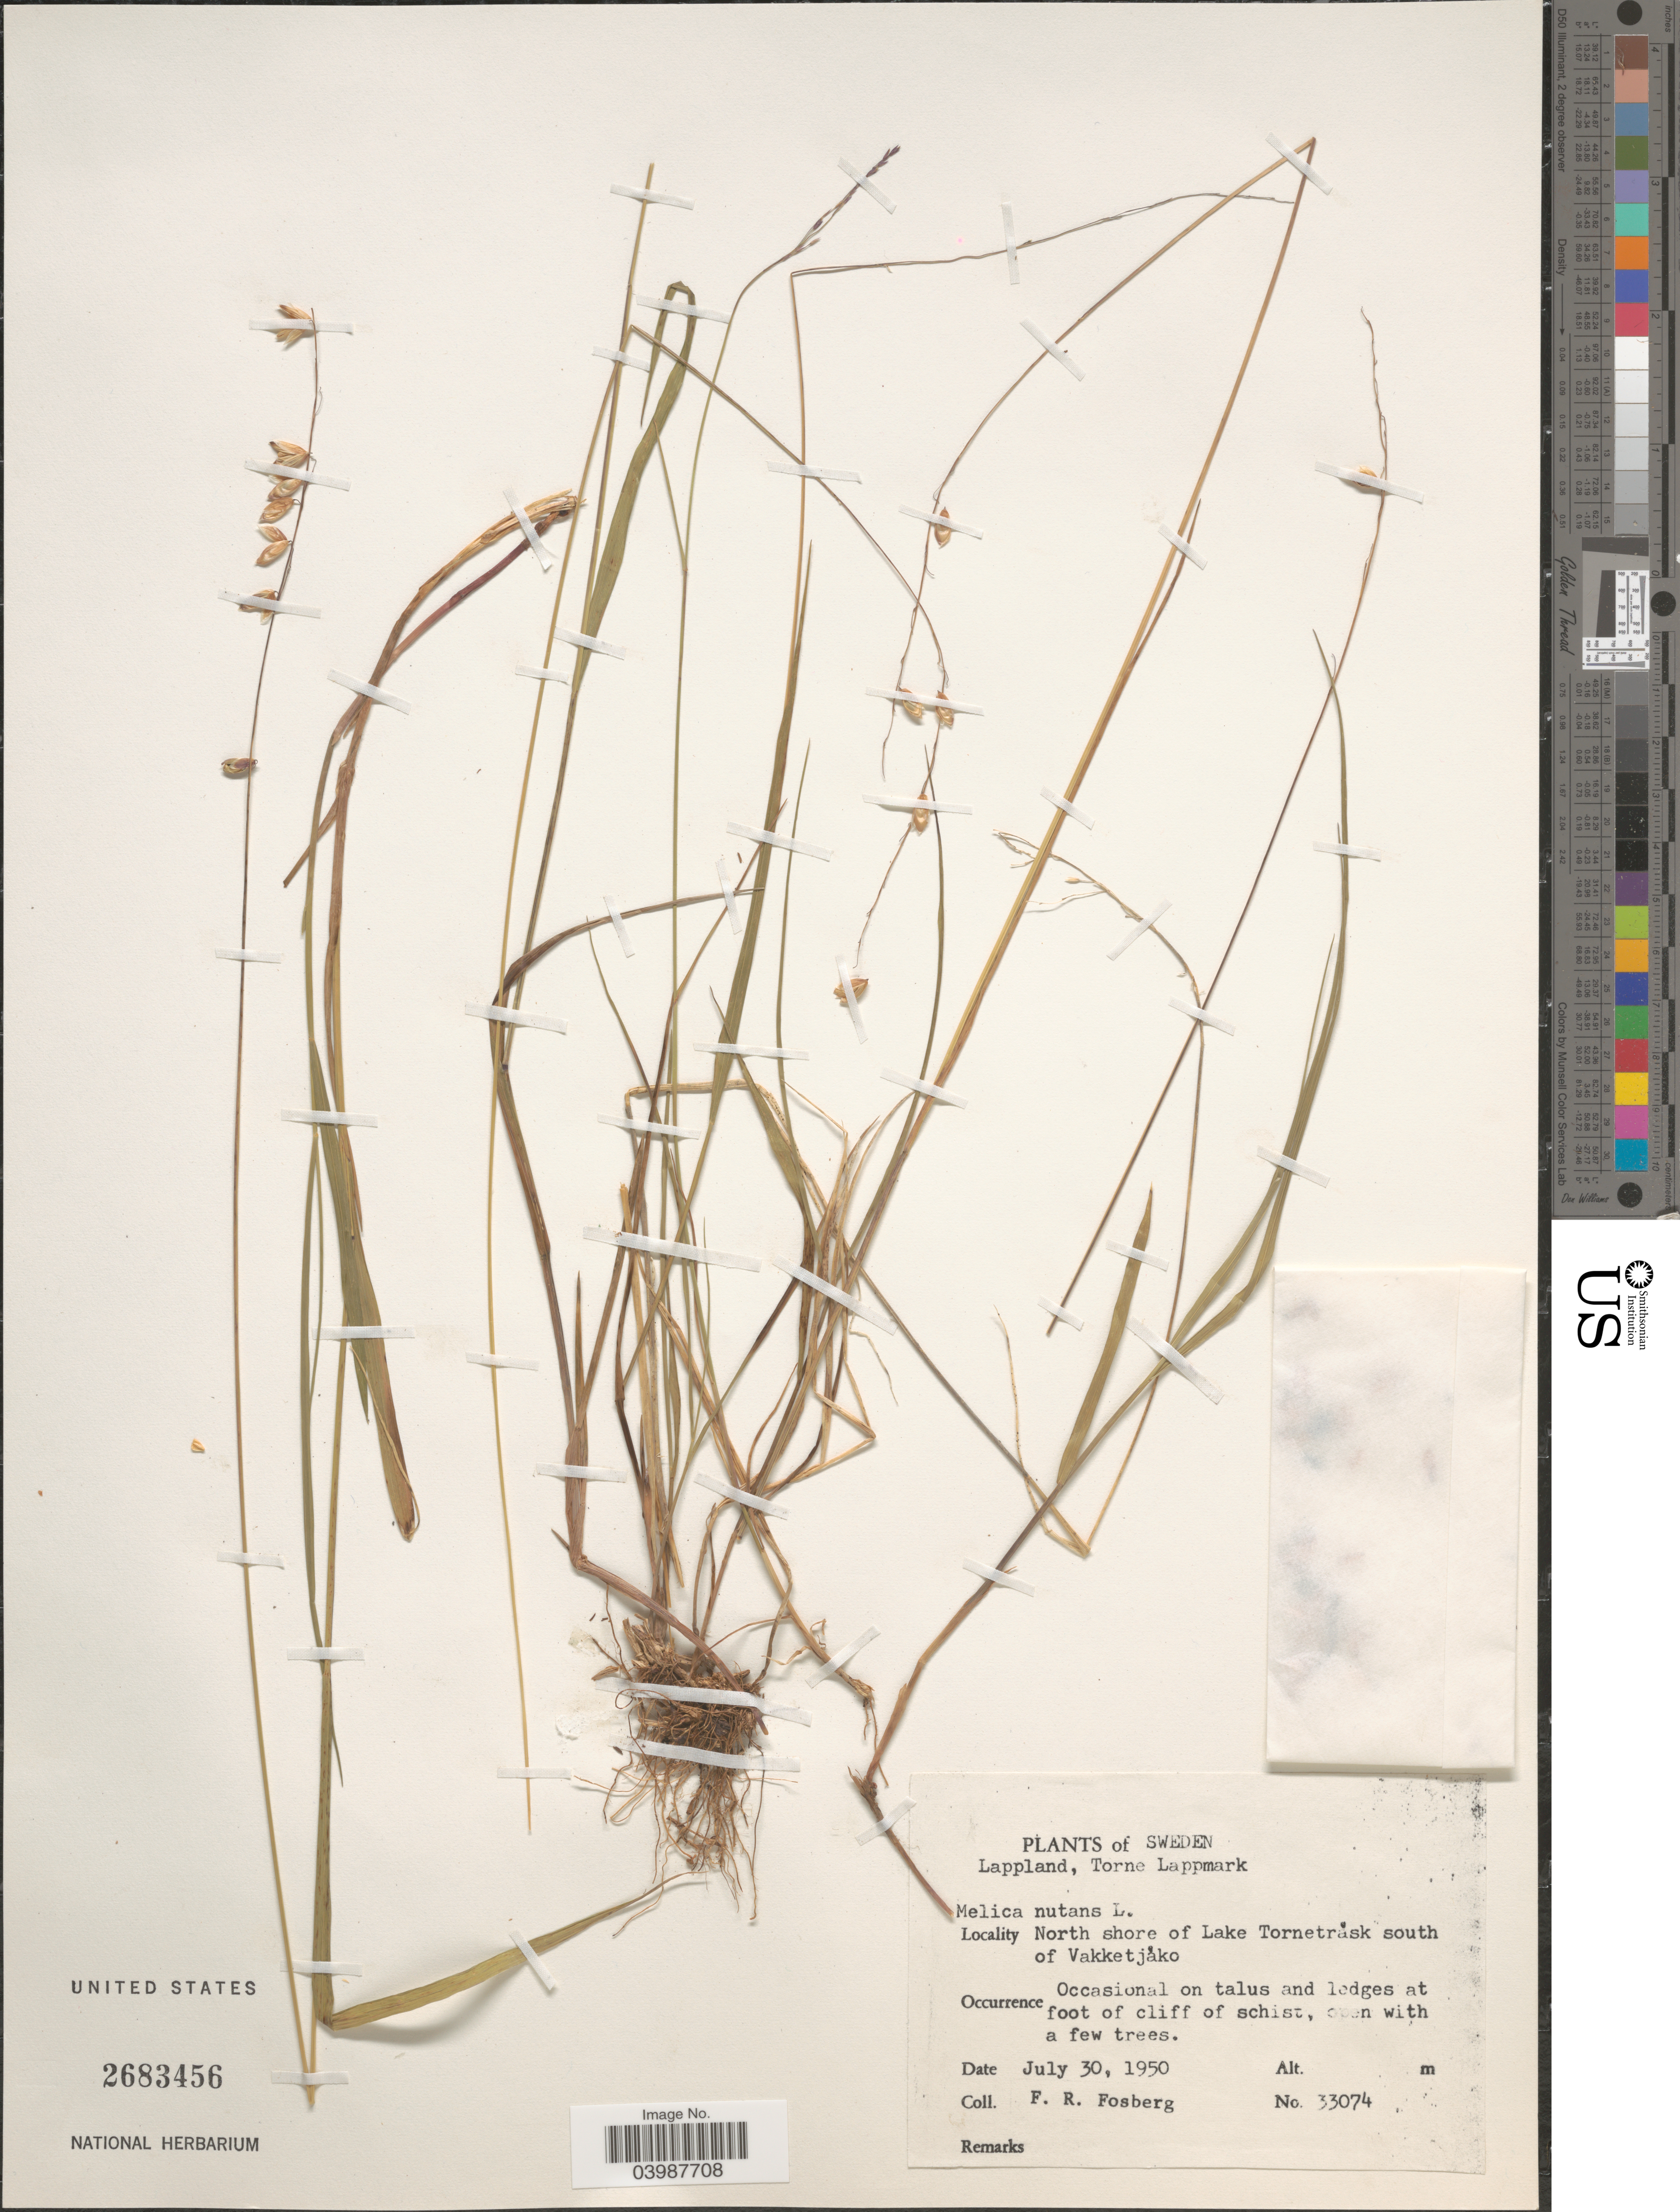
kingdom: Plantae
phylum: Tracheophyta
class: Liliopsida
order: Poales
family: Poaceae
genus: Melica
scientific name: Melica nutans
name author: L.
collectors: F. R. Fosberg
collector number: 33074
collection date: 1950-07-30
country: Sweden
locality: Lappland, Torne Lappmark. North shore of Lake Tornetrask south of Vakketjáko.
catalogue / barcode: US 2683456